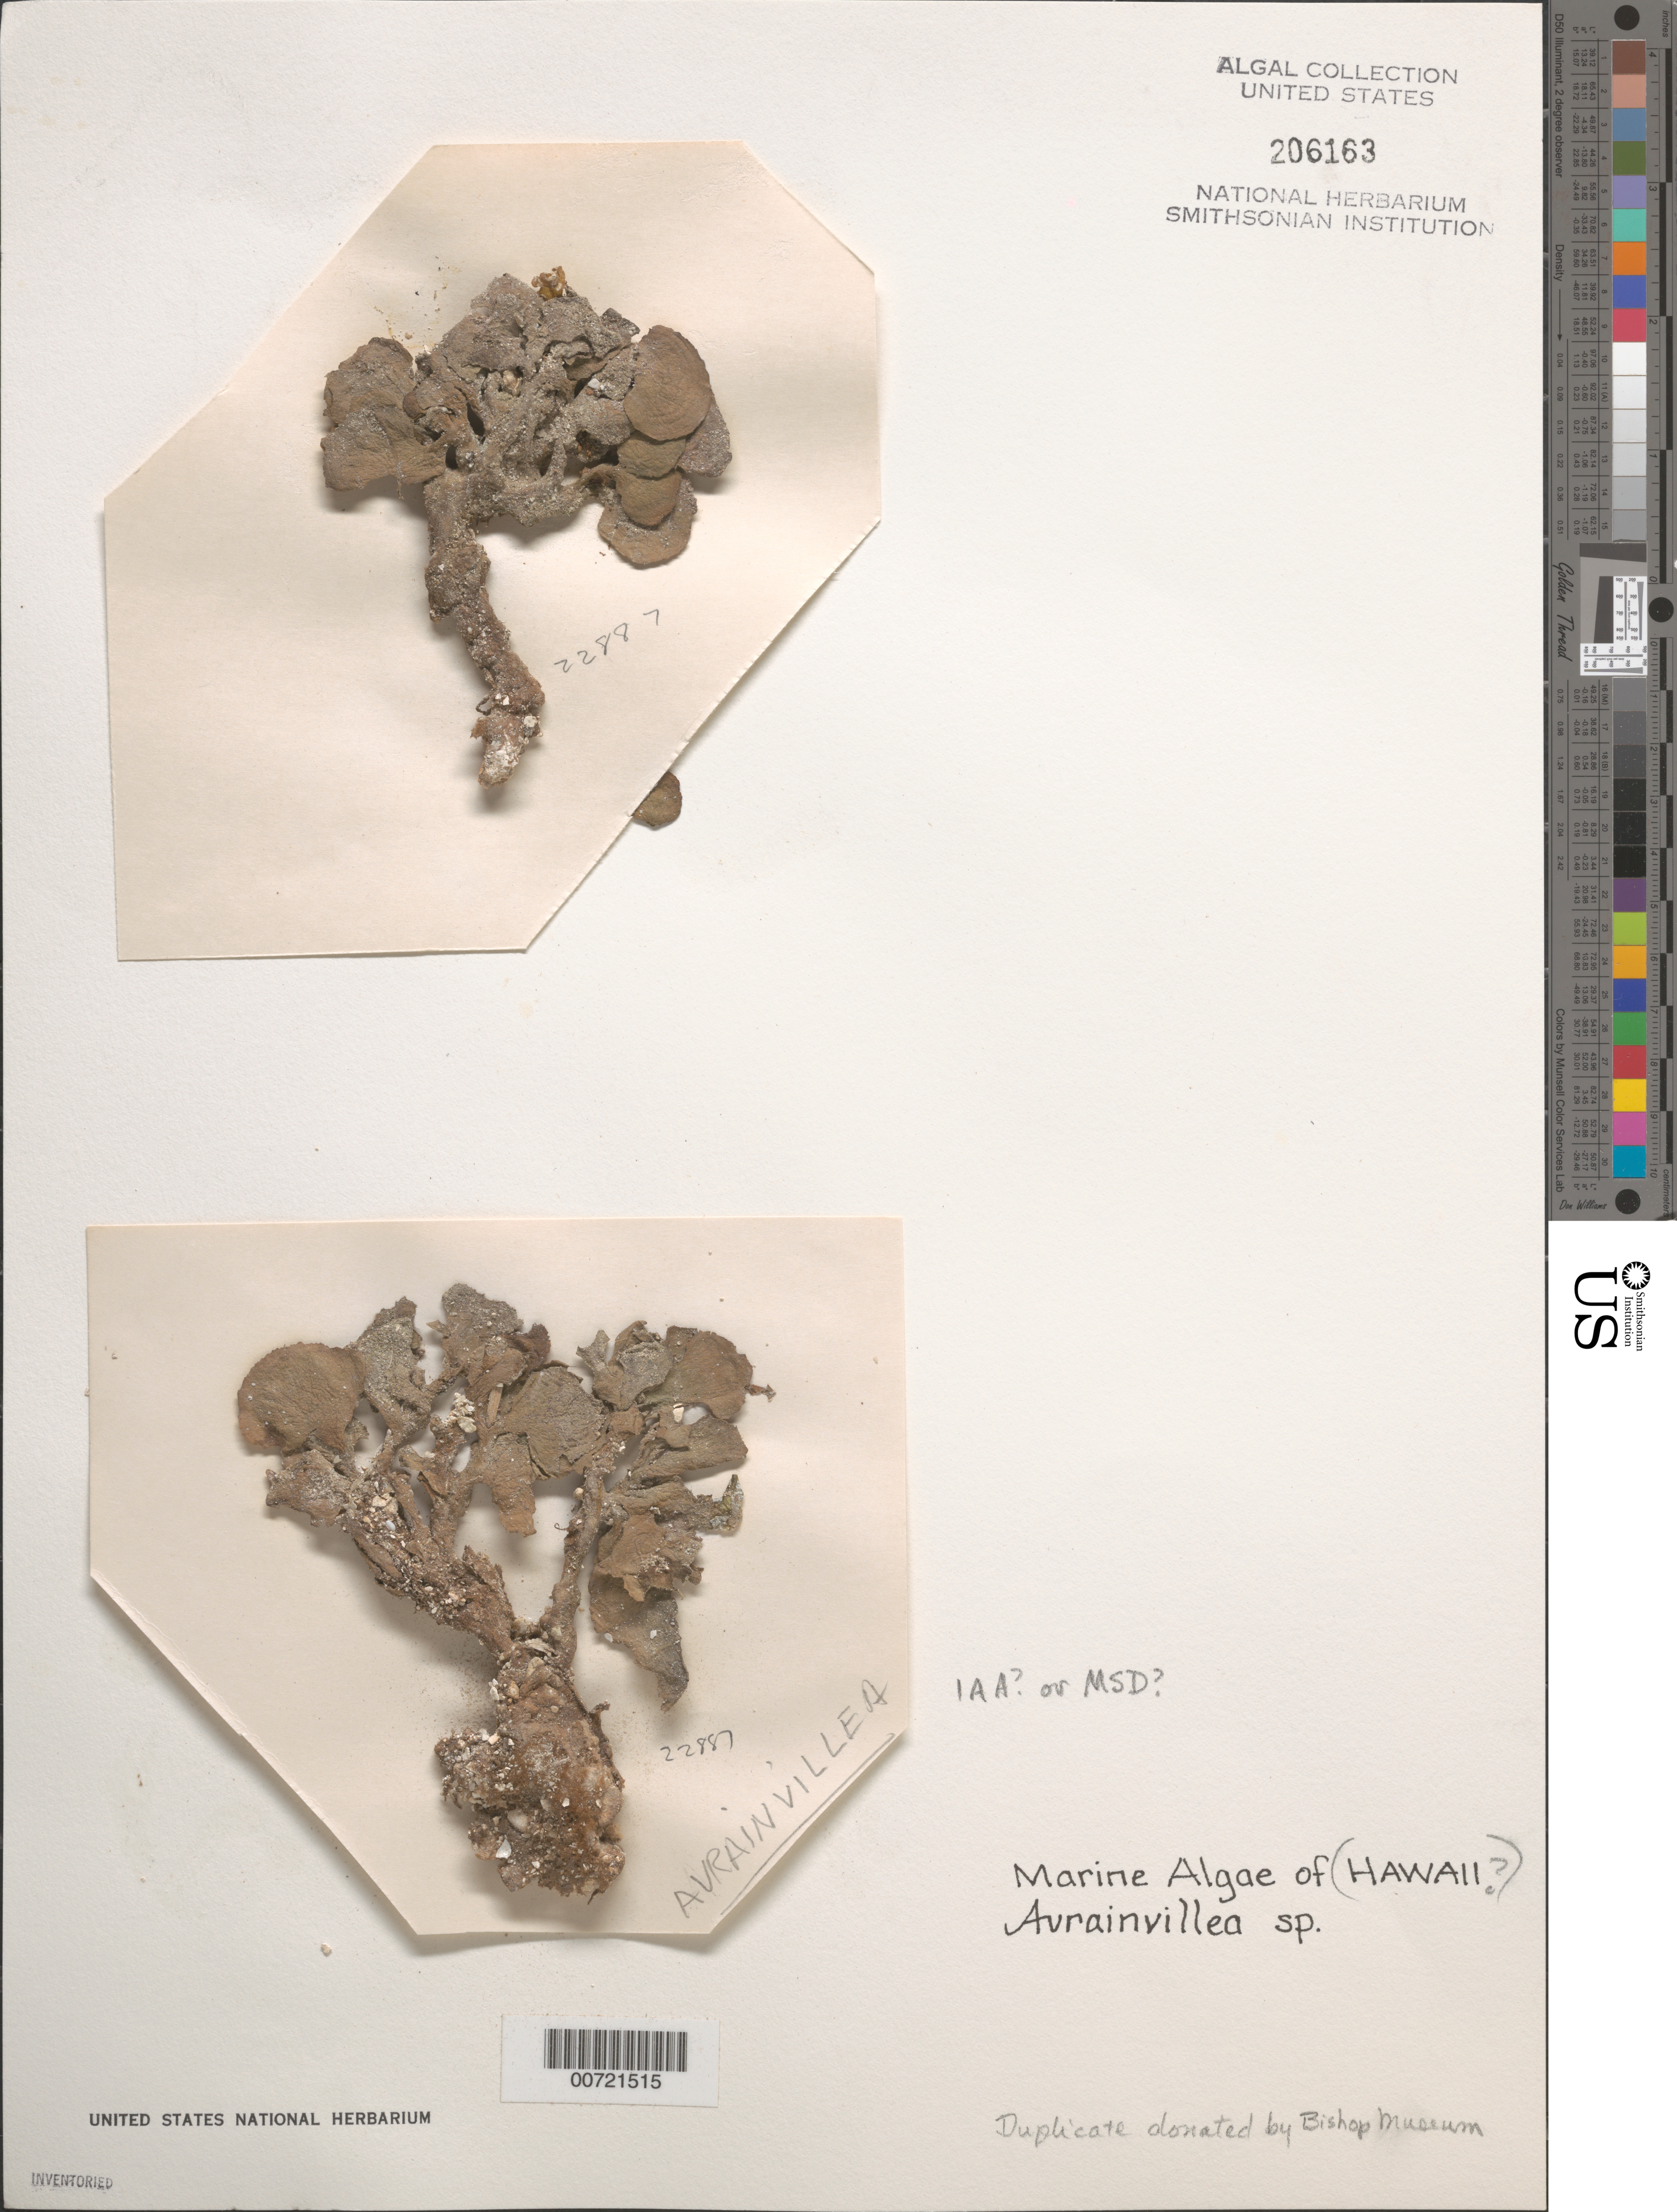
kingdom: Plantae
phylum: Chlorophyta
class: Ulvophyceae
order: Bryopsidales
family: Dichotomosiphonaceae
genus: Avrainvillea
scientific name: Avrainvillea sp.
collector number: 22887 (IAA 22887 or MSD 22887)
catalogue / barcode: US 206163